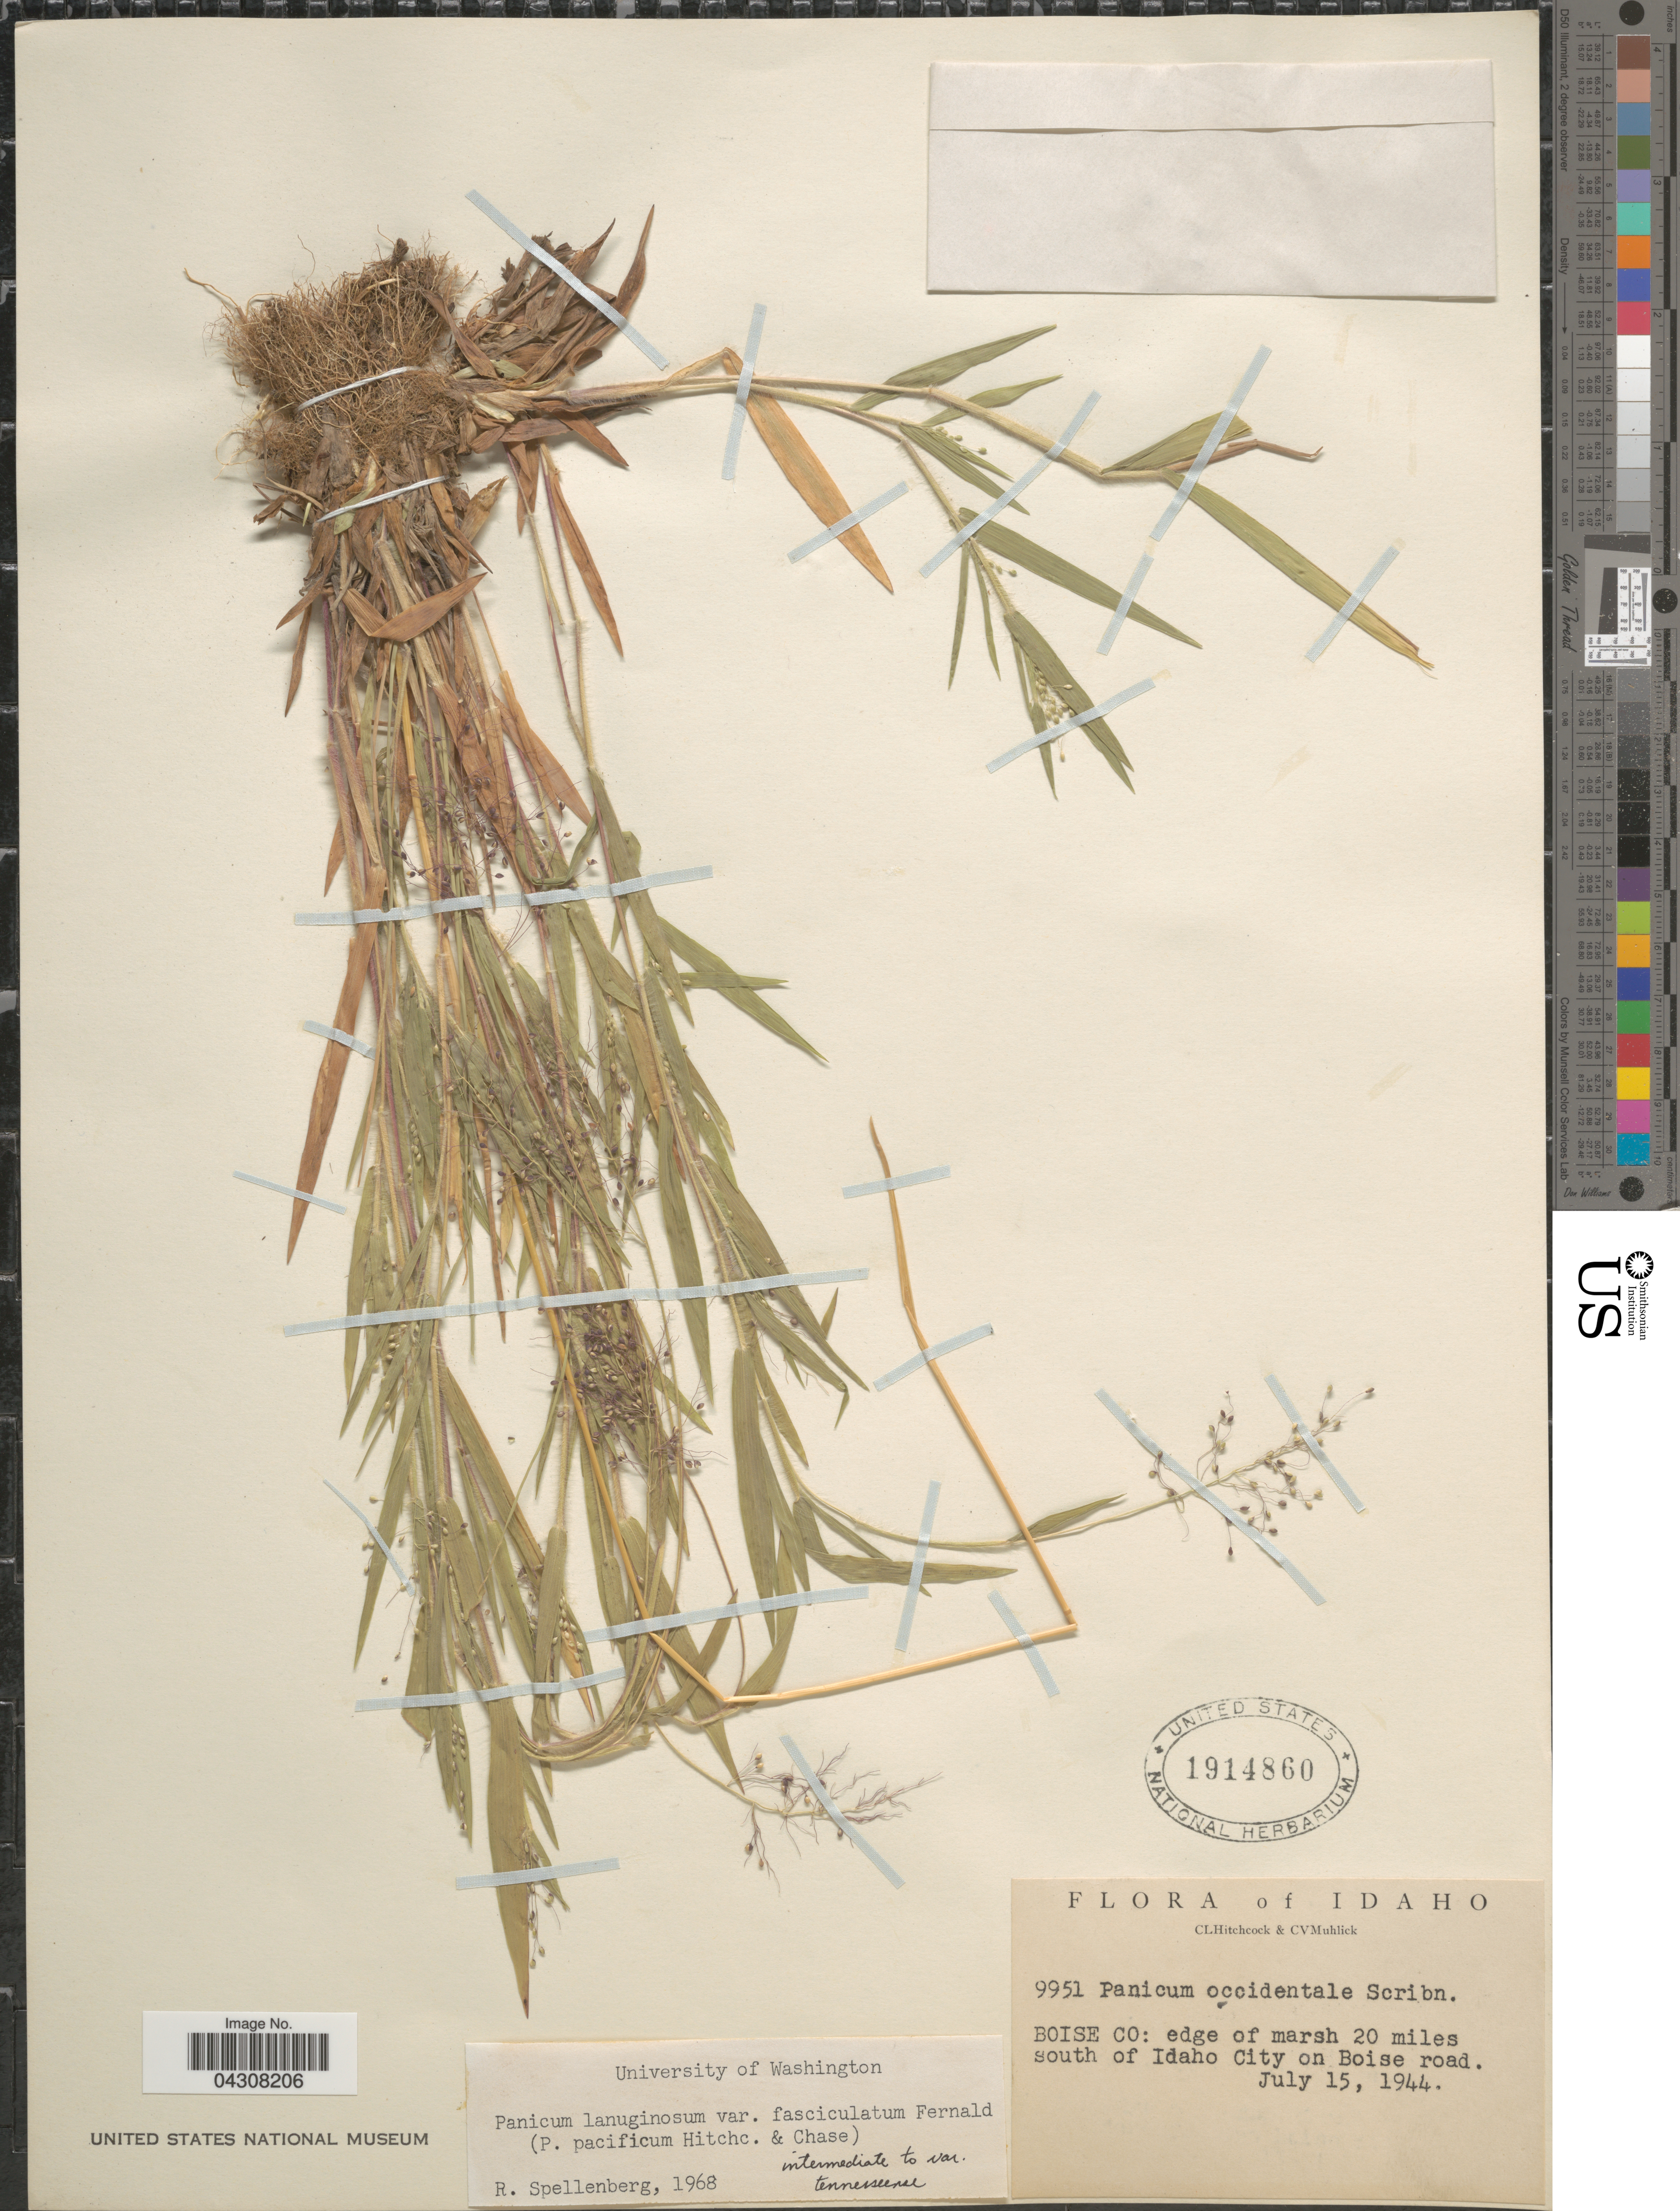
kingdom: Plantae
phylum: Tracheophyta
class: Liliopsida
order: Poales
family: Poaceae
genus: Dichanthelium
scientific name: Dichanthelium acuminatum var. acuminatum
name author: (Sw.) Gould & C.A. Clark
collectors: C. L. Hitchcock & C. V. Muhlick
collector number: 9951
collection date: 1944-07-15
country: United States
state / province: Idaho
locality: Boise Co: edge of marsh 20 miles south of Idaho City on Boise road.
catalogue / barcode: US 1914860